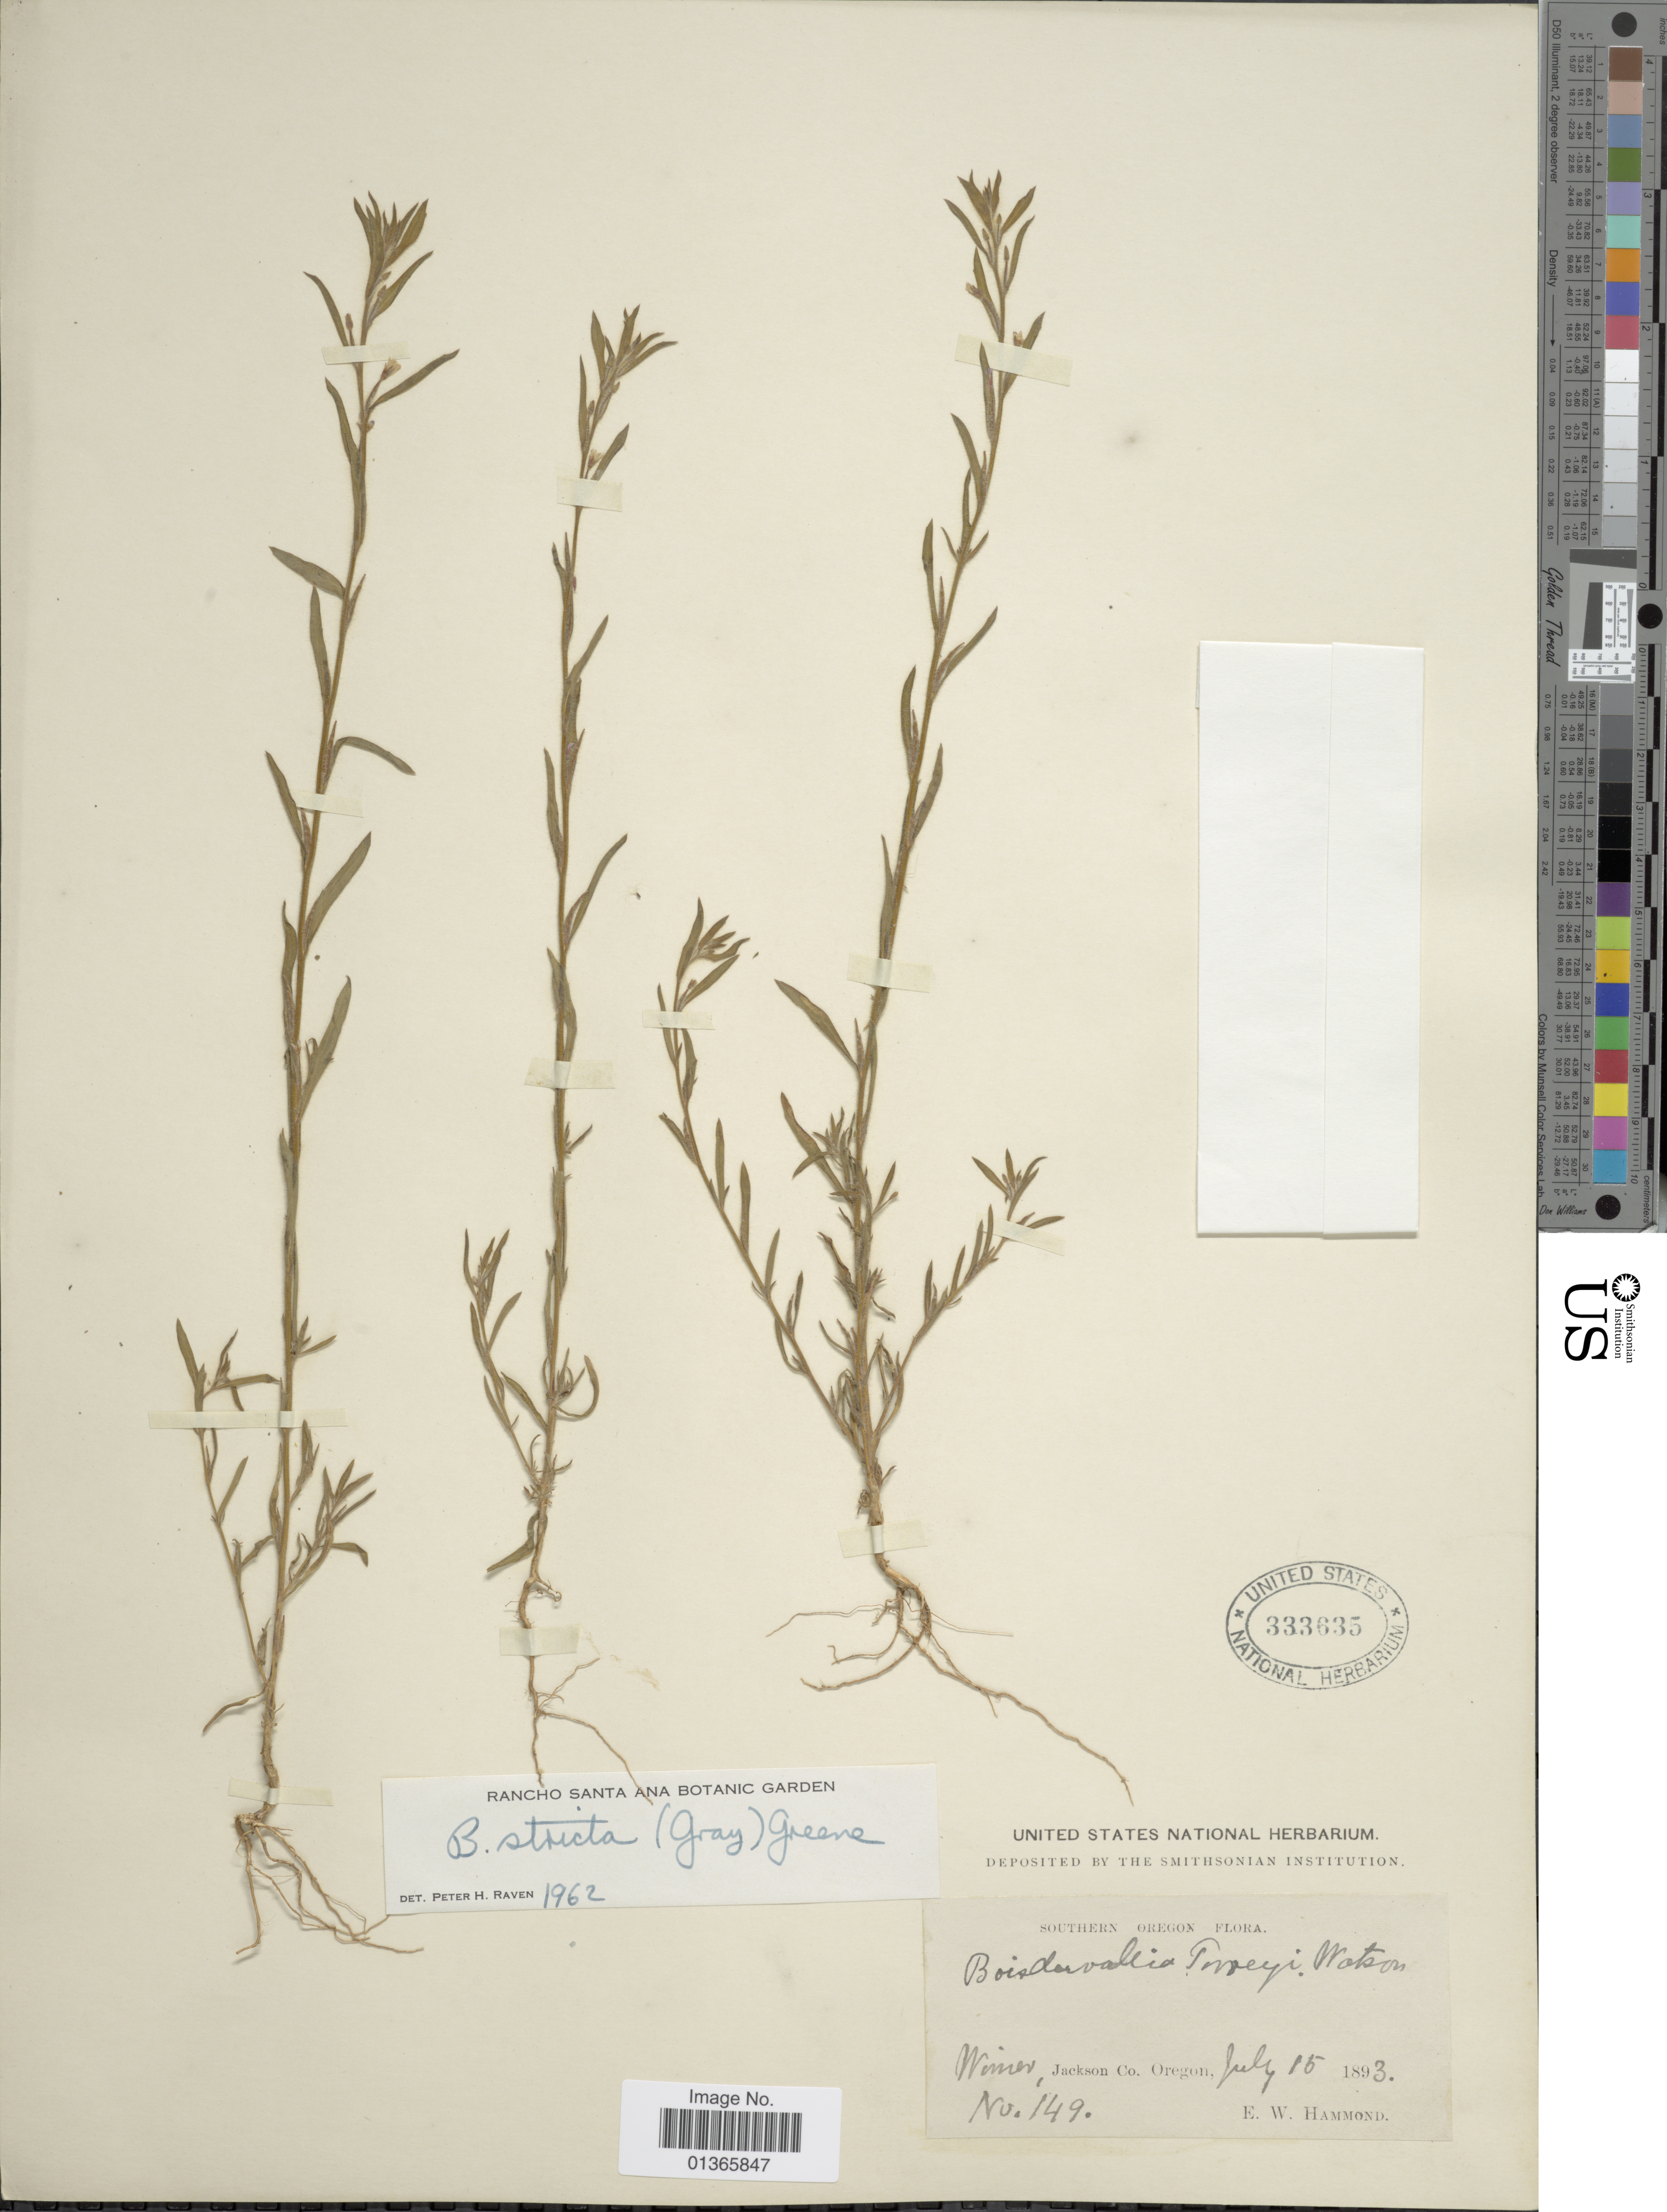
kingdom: Plantae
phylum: Tracheophyta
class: Magnoliopsida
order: Myrtales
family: Onagraceae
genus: Epilobium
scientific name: Epilobium torreyi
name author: (S. Watson) Hoch & P.H. Raven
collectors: E. Hammond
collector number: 149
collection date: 1893-07-15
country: United States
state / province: Oregon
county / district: Jackson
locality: Southern Oregon. Wimer, Jackson Co.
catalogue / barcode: US 333635